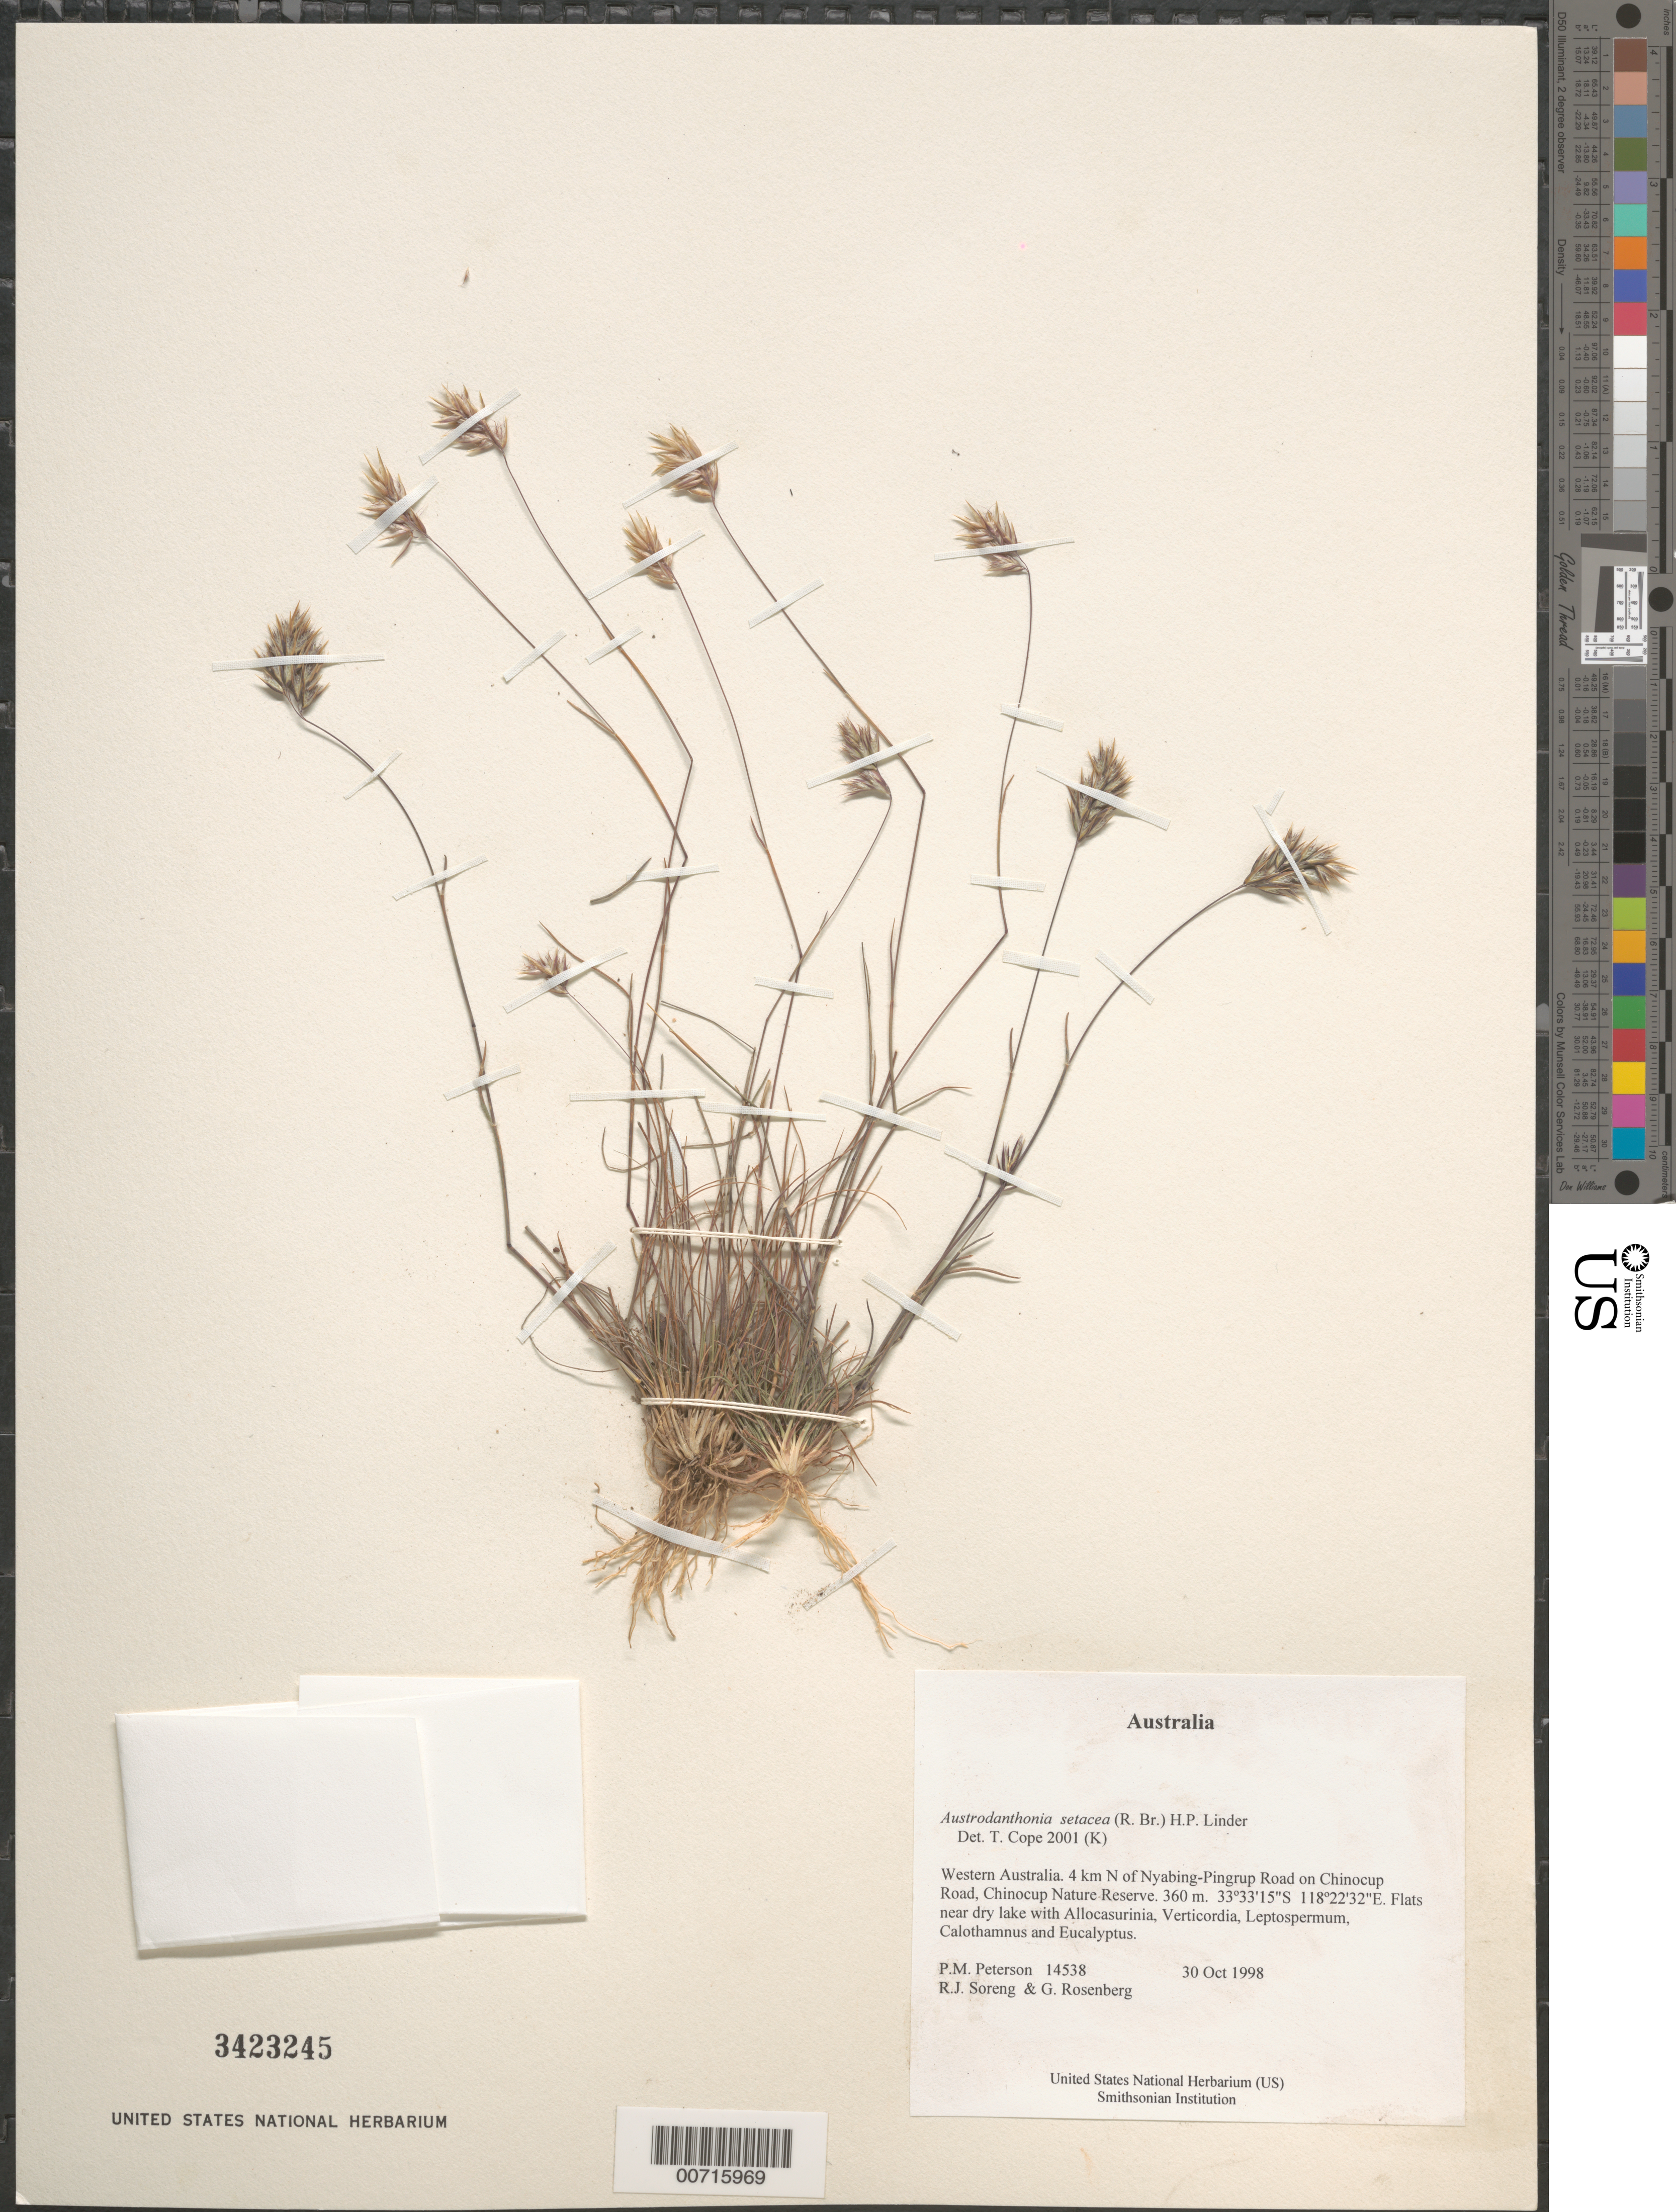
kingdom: Plantae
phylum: Tracheophyta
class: Liliopsida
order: Poales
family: Poaceae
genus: Austrodanthonia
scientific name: Austrodanthonia setacea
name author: (R. Br.) H.P. Linder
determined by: Cope, T. A.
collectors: P. M. Peterson, R. J. Soreng & G. Rosenberg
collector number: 14538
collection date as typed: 30 Oct 1998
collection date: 1998-10-30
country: Australia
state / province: Western Australia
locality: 4 km N of Nyabing-Pingrup Road on Chinocup Road, Chinocup Nature Reserve.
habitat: Flats near dry lake with Allocasurinia, Verticordia, Leptospermum, Calothamnus and Eucalyptus.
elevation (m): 360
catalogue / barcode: US 3423245